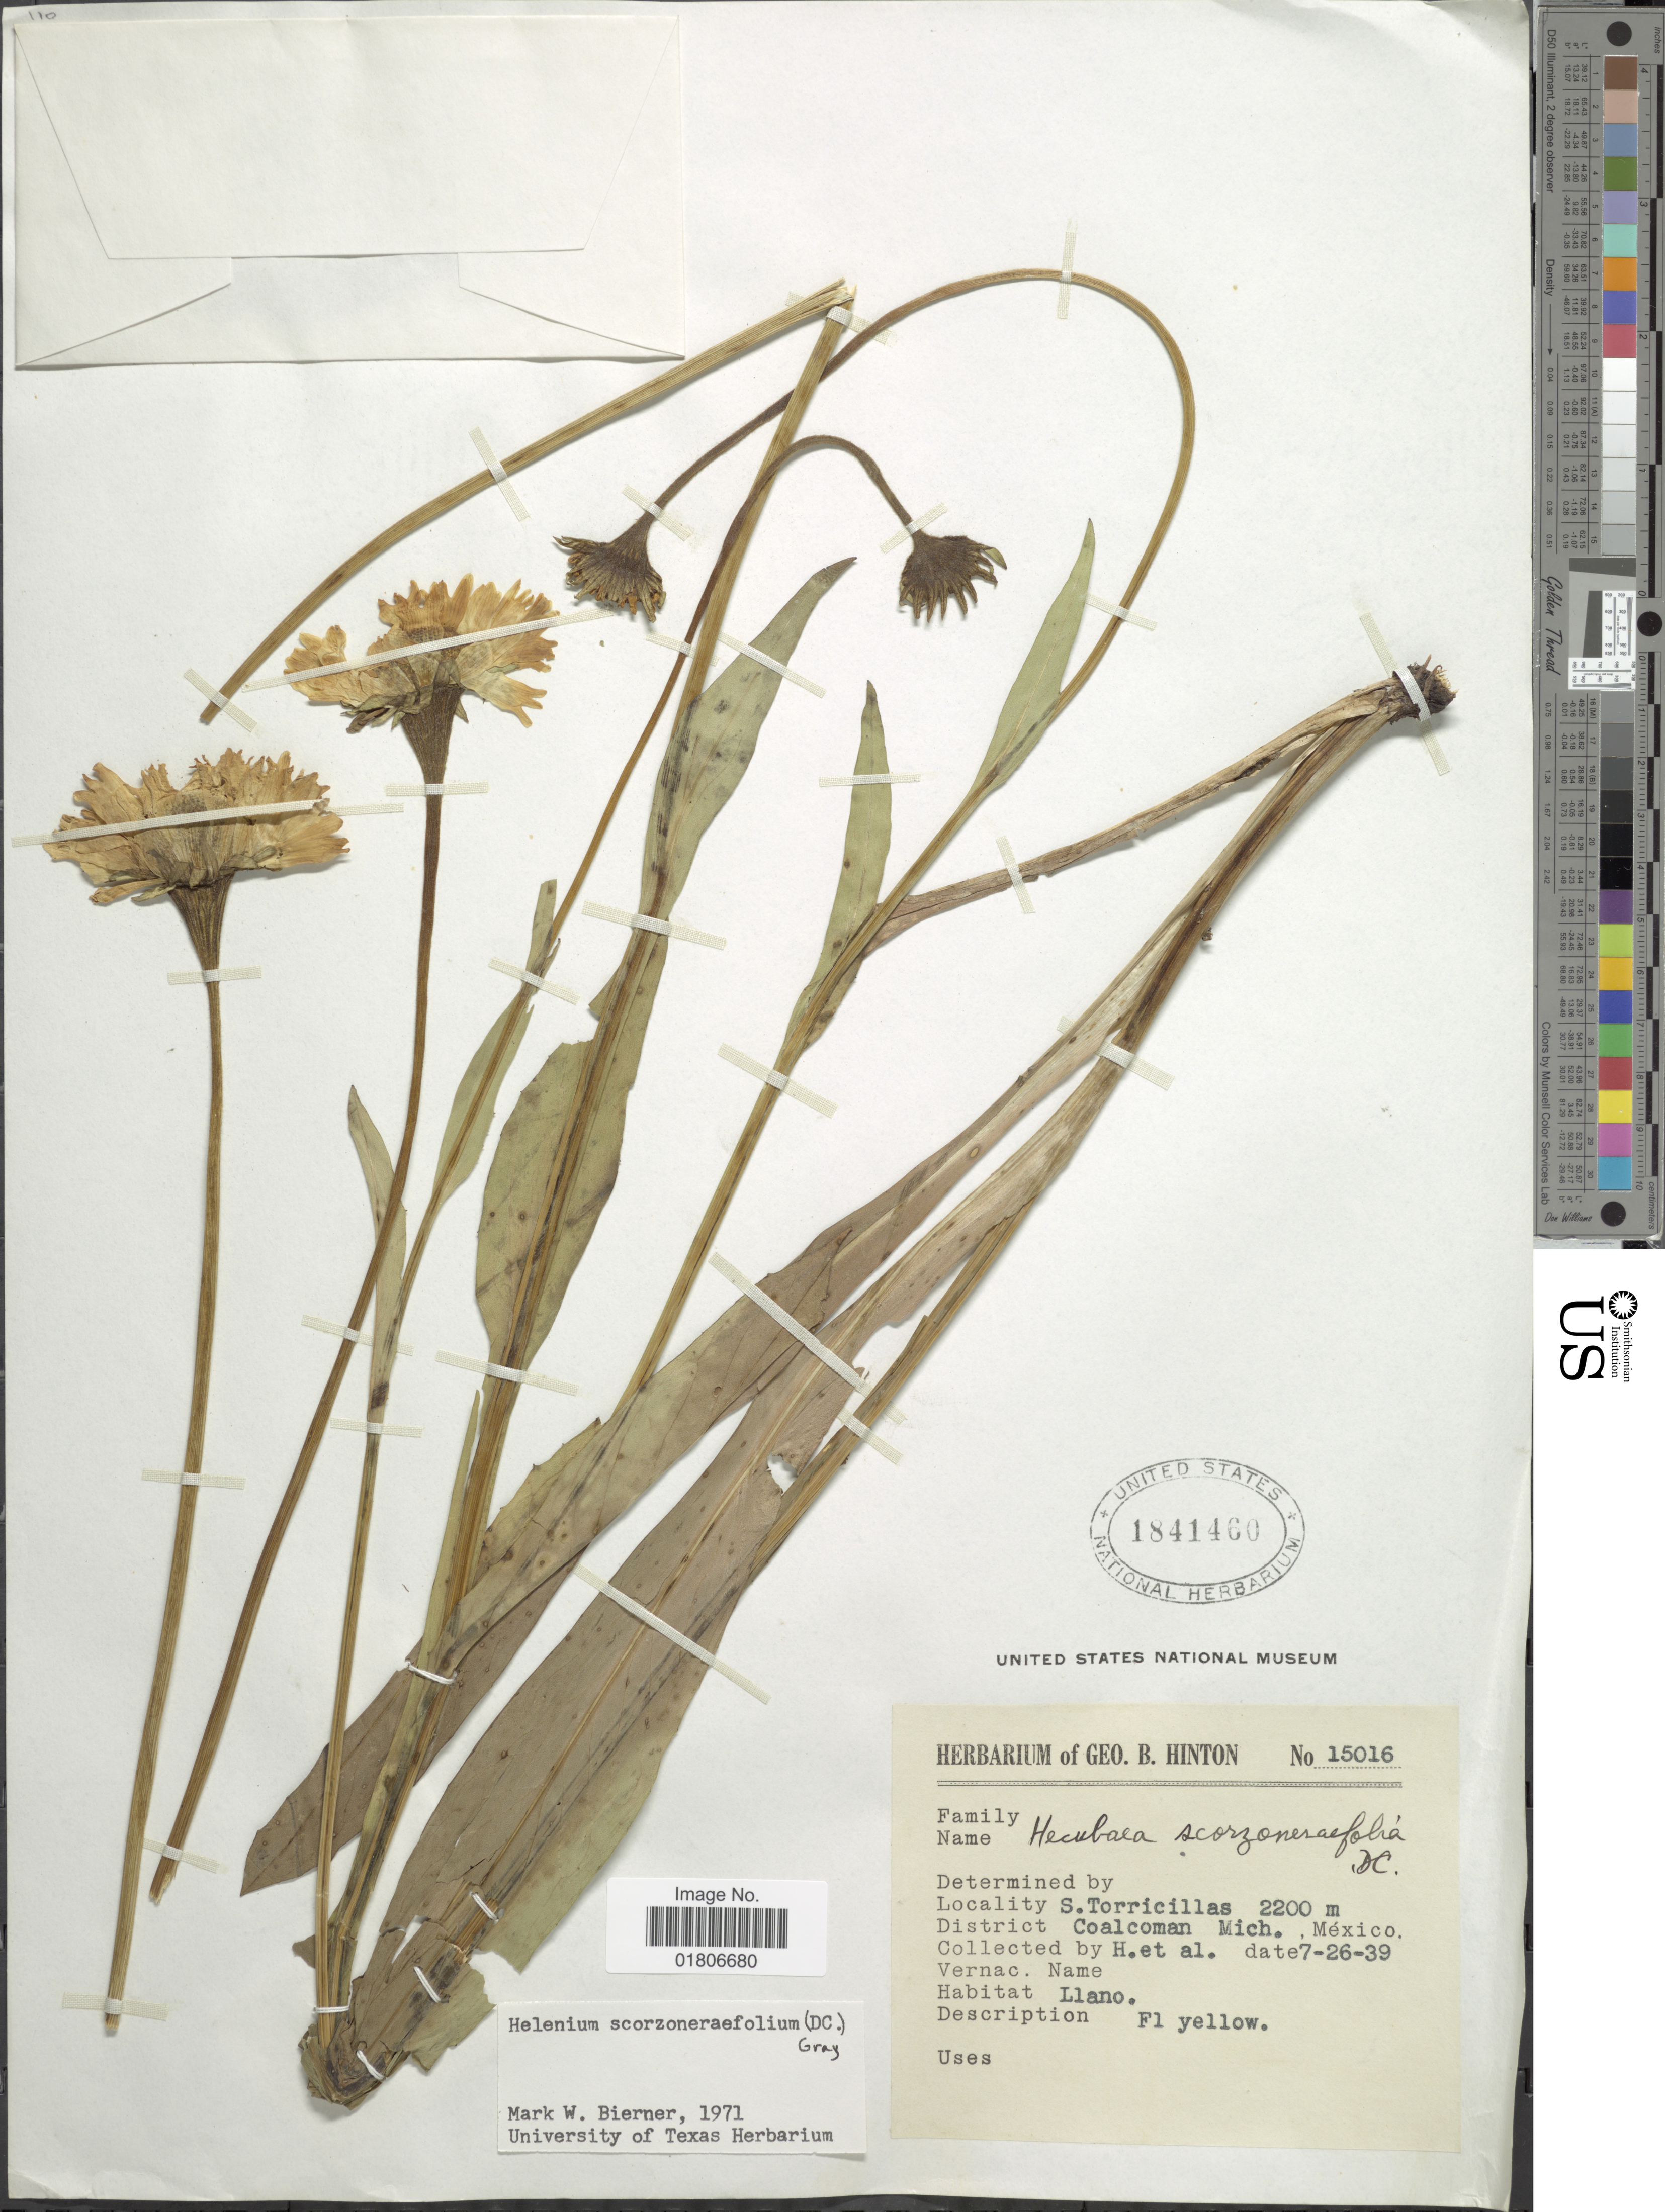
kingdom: Plantae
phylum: Tracheophyta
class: Magnoliopsida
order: Asterales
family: Asteraceae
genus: Helenium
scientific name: Helenium scorzoneraefolium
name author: (DC.) A. Gray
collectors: G. B. Hinton & et al.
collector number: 15016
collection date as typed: Transcribed d/m/y: 26/7/39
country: Mexico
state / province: Michoacán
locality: S. Torricillas. District Coalcoman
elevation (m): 2200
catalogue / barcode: US 1841460